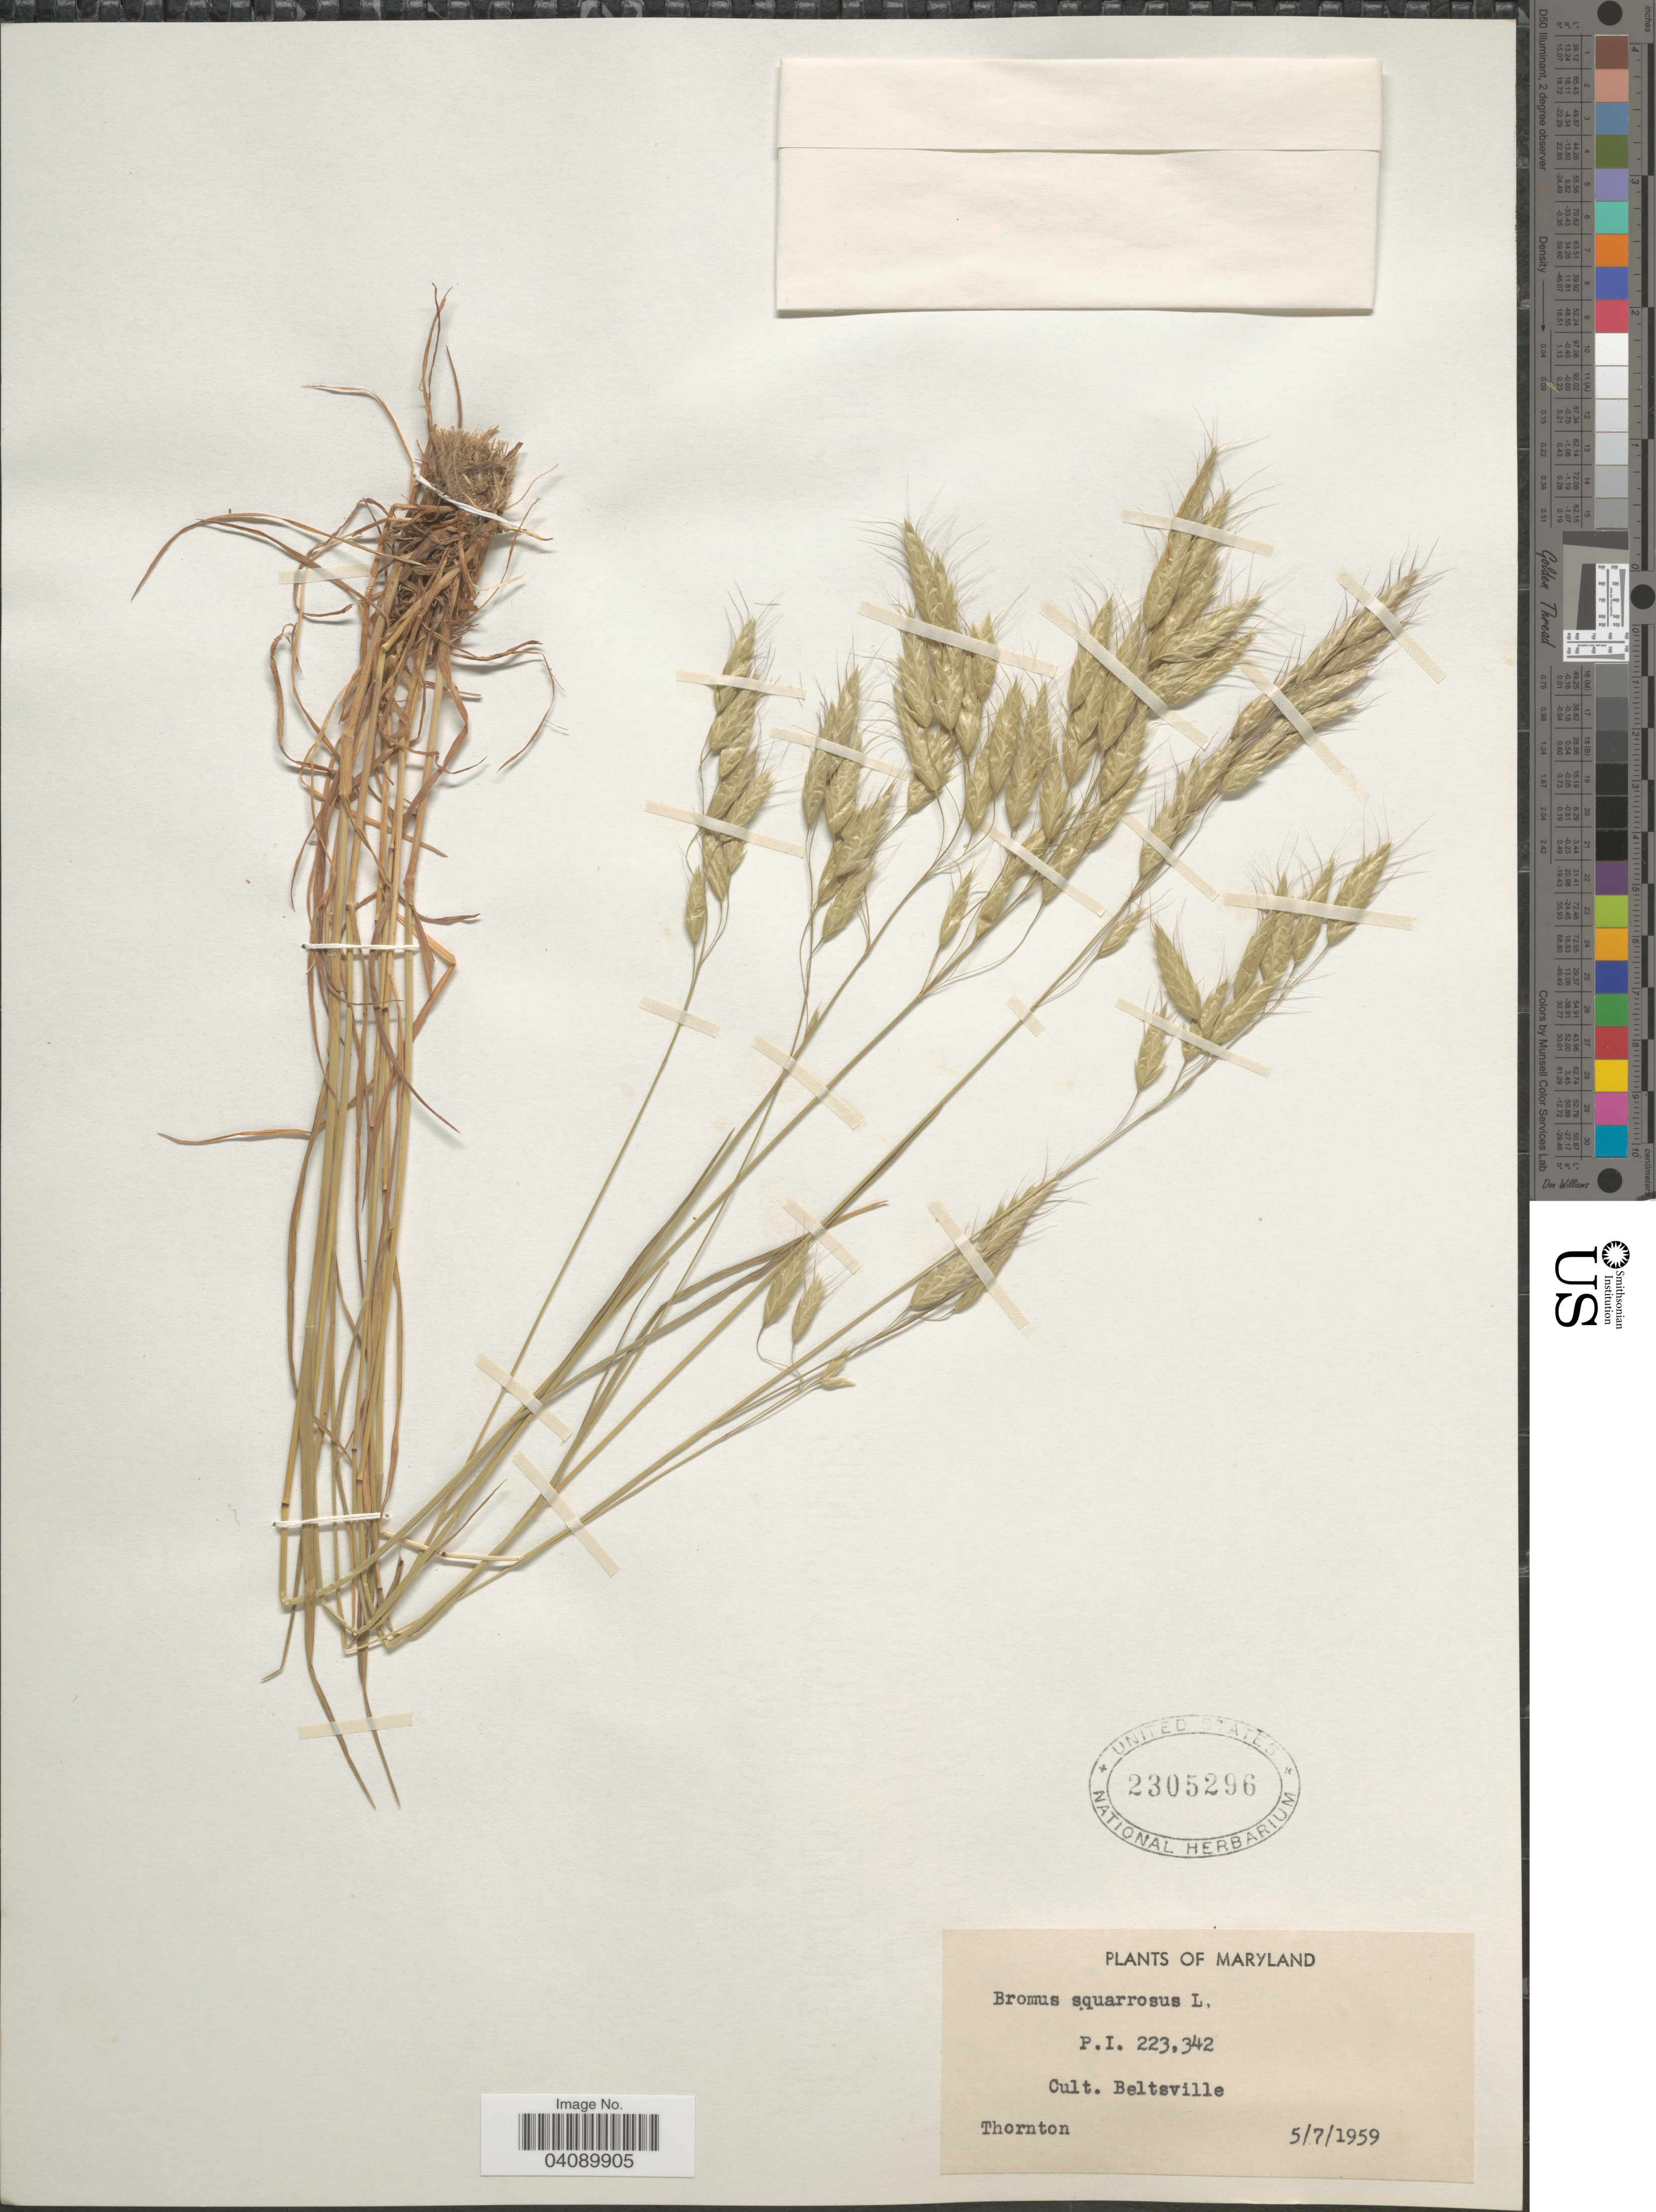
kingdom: Plantae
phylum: Tracheophyta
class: Liliopsida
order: Poales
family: Poaceae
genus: Bromus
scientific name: Bromus squarrosus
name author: L.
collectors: Thornton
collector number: P.I. 223342?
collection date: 1959-05-07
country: United States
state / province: Maryland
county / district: Prince George's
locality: Cult. Beltsville.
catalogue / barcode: US 2305296